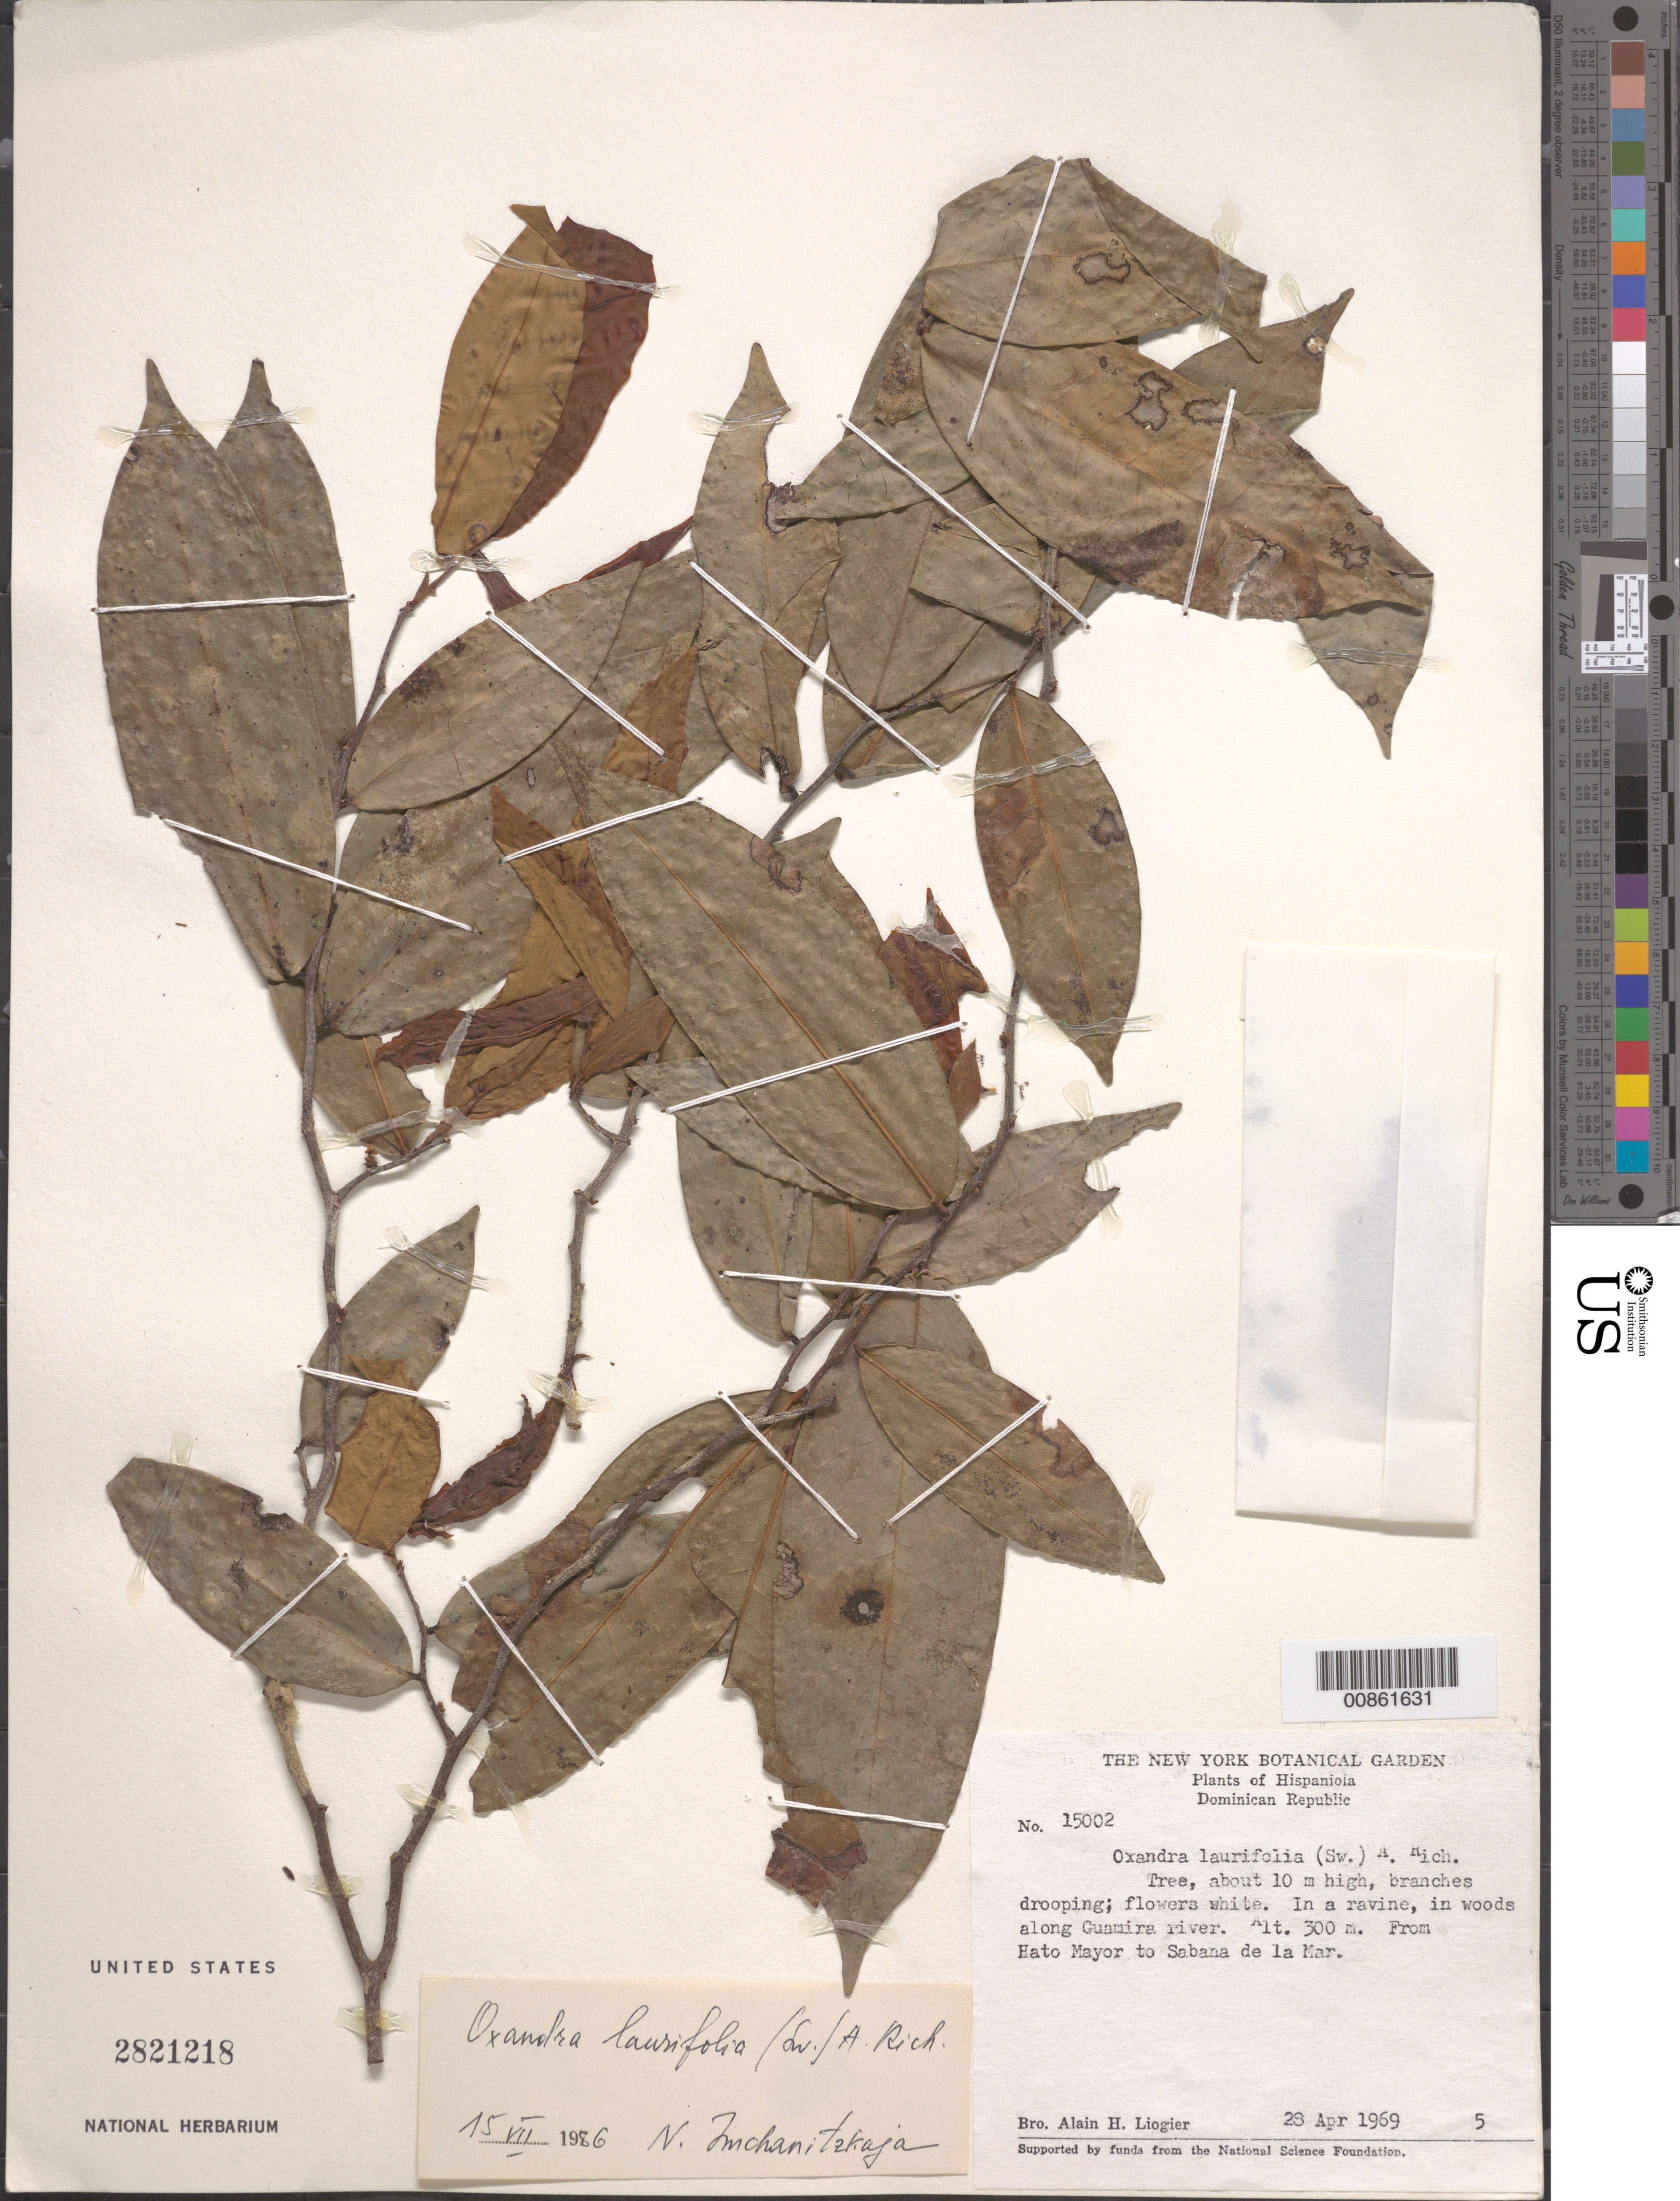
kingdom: Plantae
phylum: Tracheophyta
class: Magnoliopsida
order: Magnoliales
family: Annonaceae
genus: Oxandra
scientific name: Oxandra laurifolia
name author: (Sw.) A. Rich.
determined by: Imchanitzkaja, N.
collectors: A. H. Liogier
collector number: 15002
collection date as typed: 28 Apr 1969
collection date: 1969-04-28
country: Dominican Republic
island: Hispaniola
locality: Along Guamira river. From Hato Mayor to Sabana de la Mar.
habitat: In ravine, in woods along river.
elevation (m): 300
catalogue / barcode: US 2821218